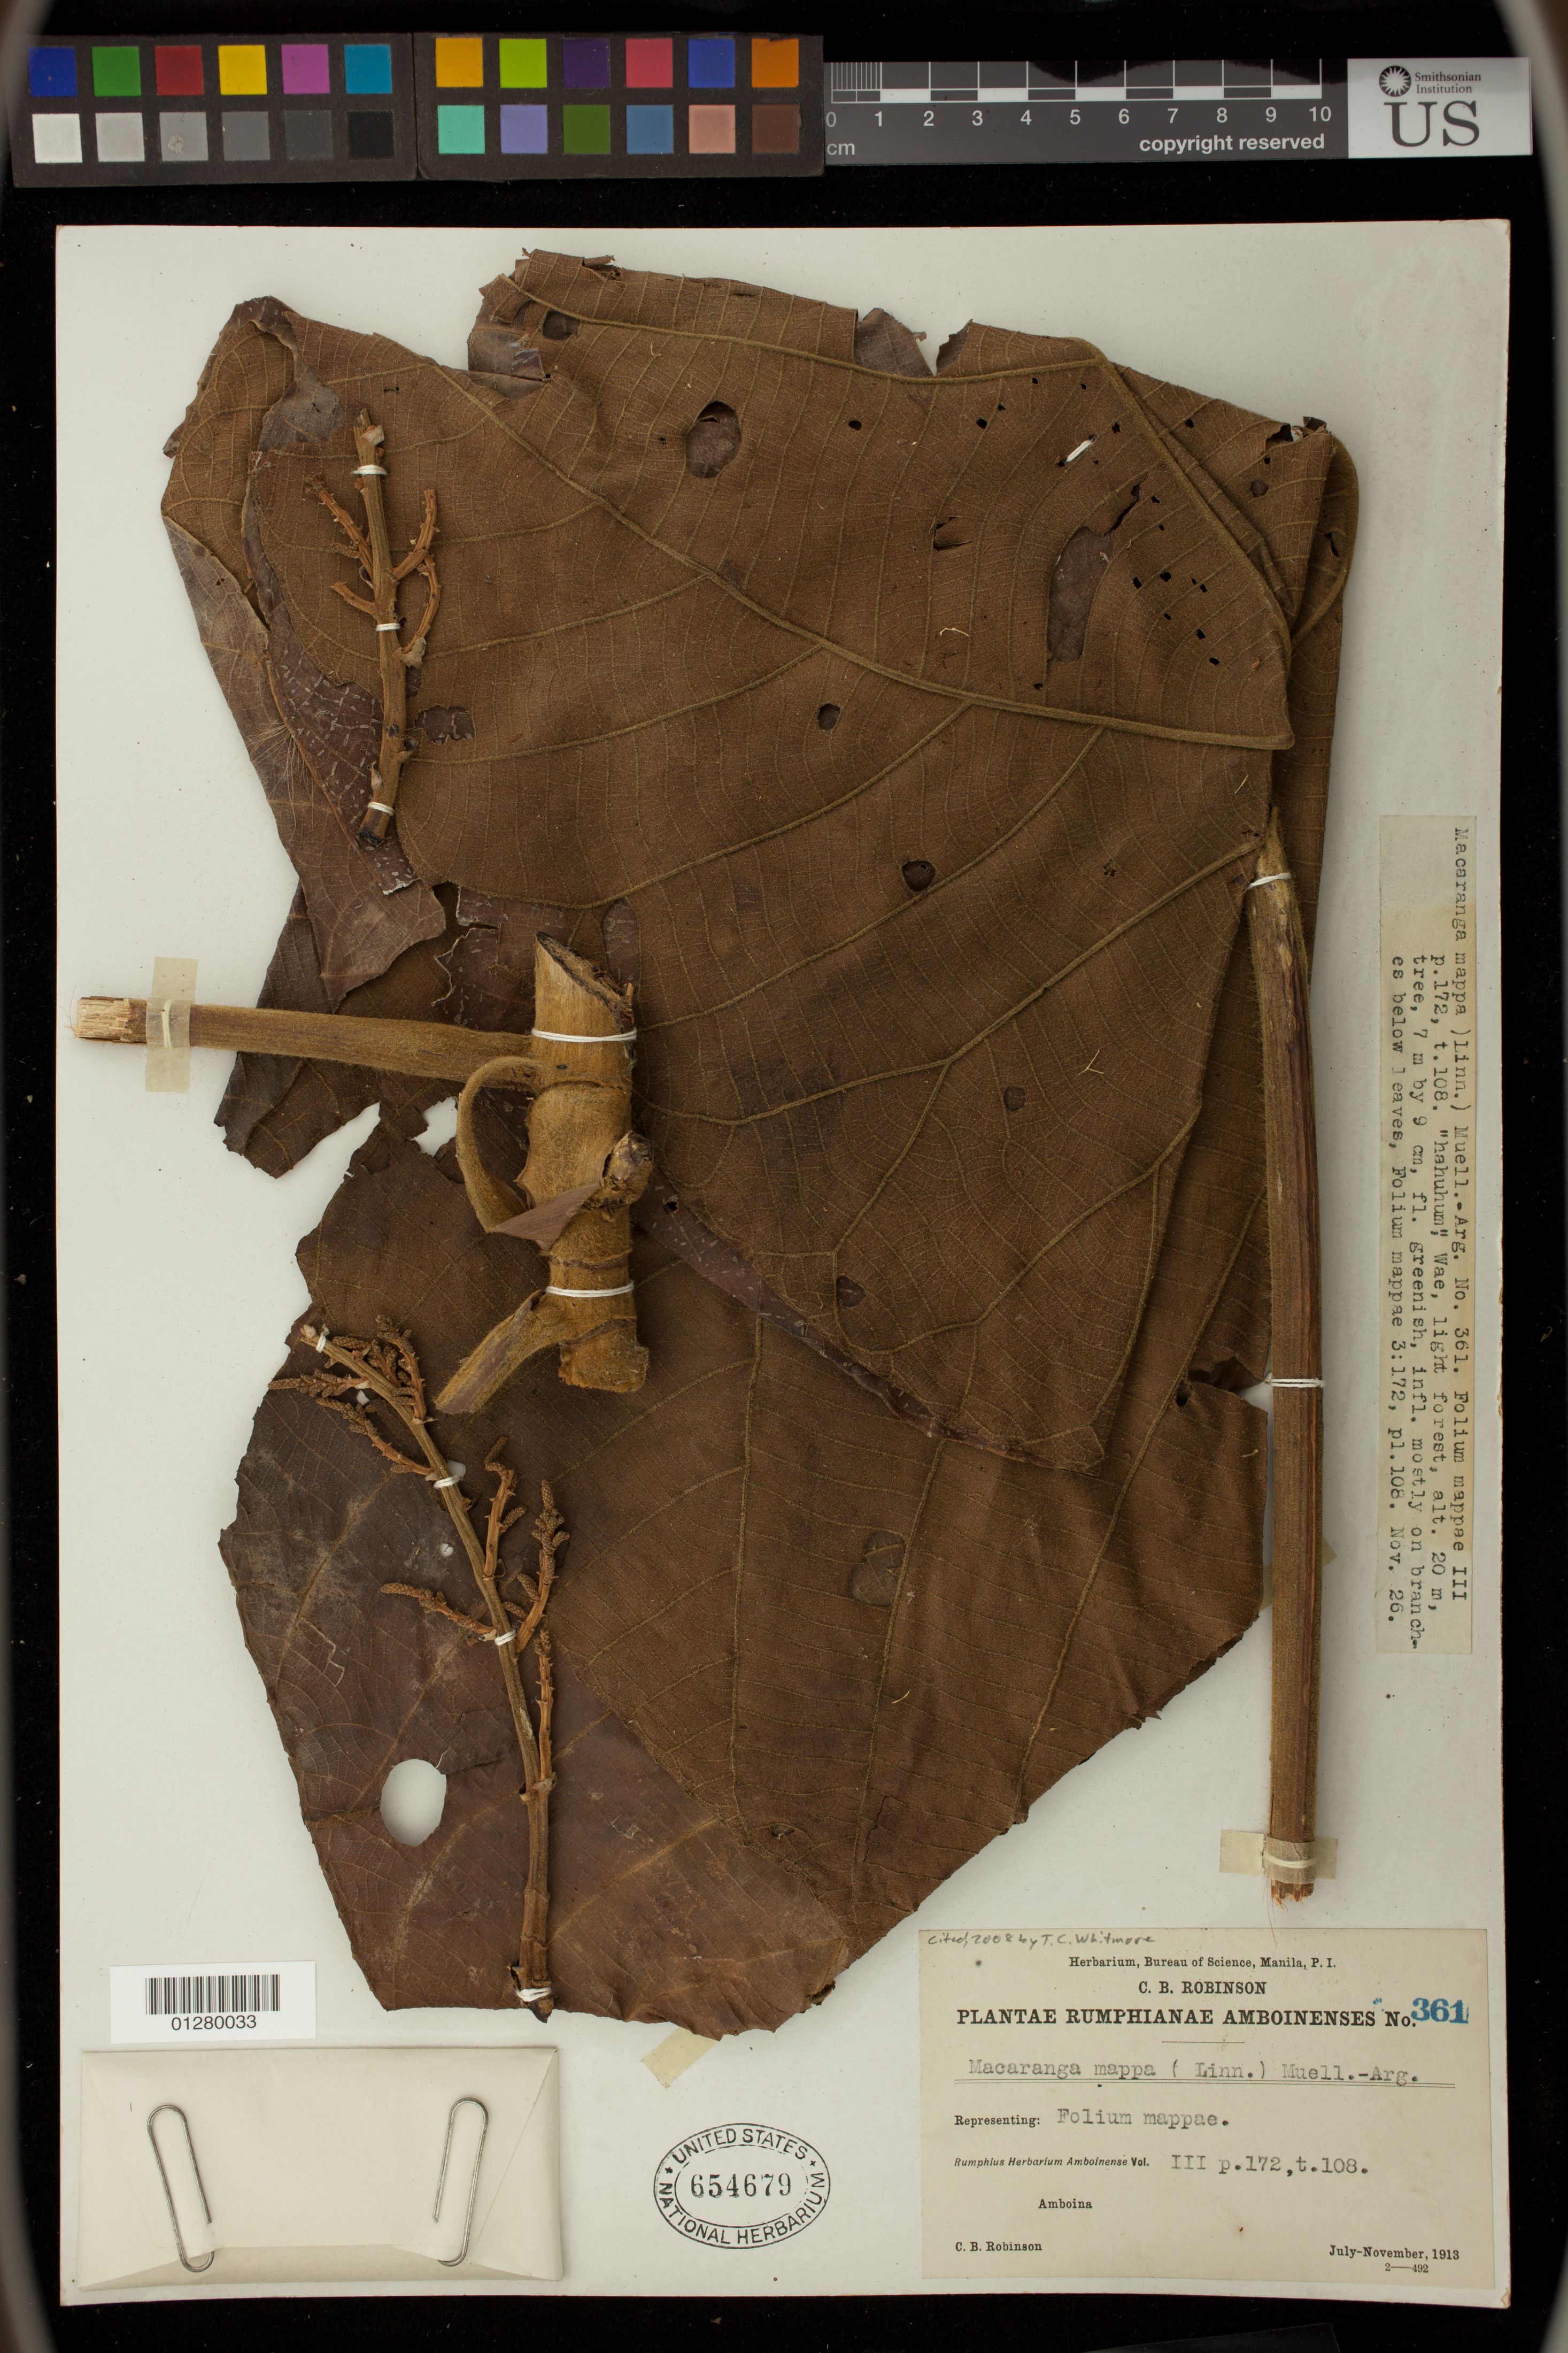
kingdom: Plantae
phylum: Tracheophyta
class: Magnoliopsida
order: Malpighiales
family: Euphorbiaceae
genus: Macaranga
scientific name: Macaranga mappa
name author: (L.) Müll. Arg.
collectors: C. Robinson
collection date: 1913-07/1913-11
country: Indonesia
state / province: Sumatra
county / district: Aceh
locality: Amboina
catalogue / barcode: US 654679